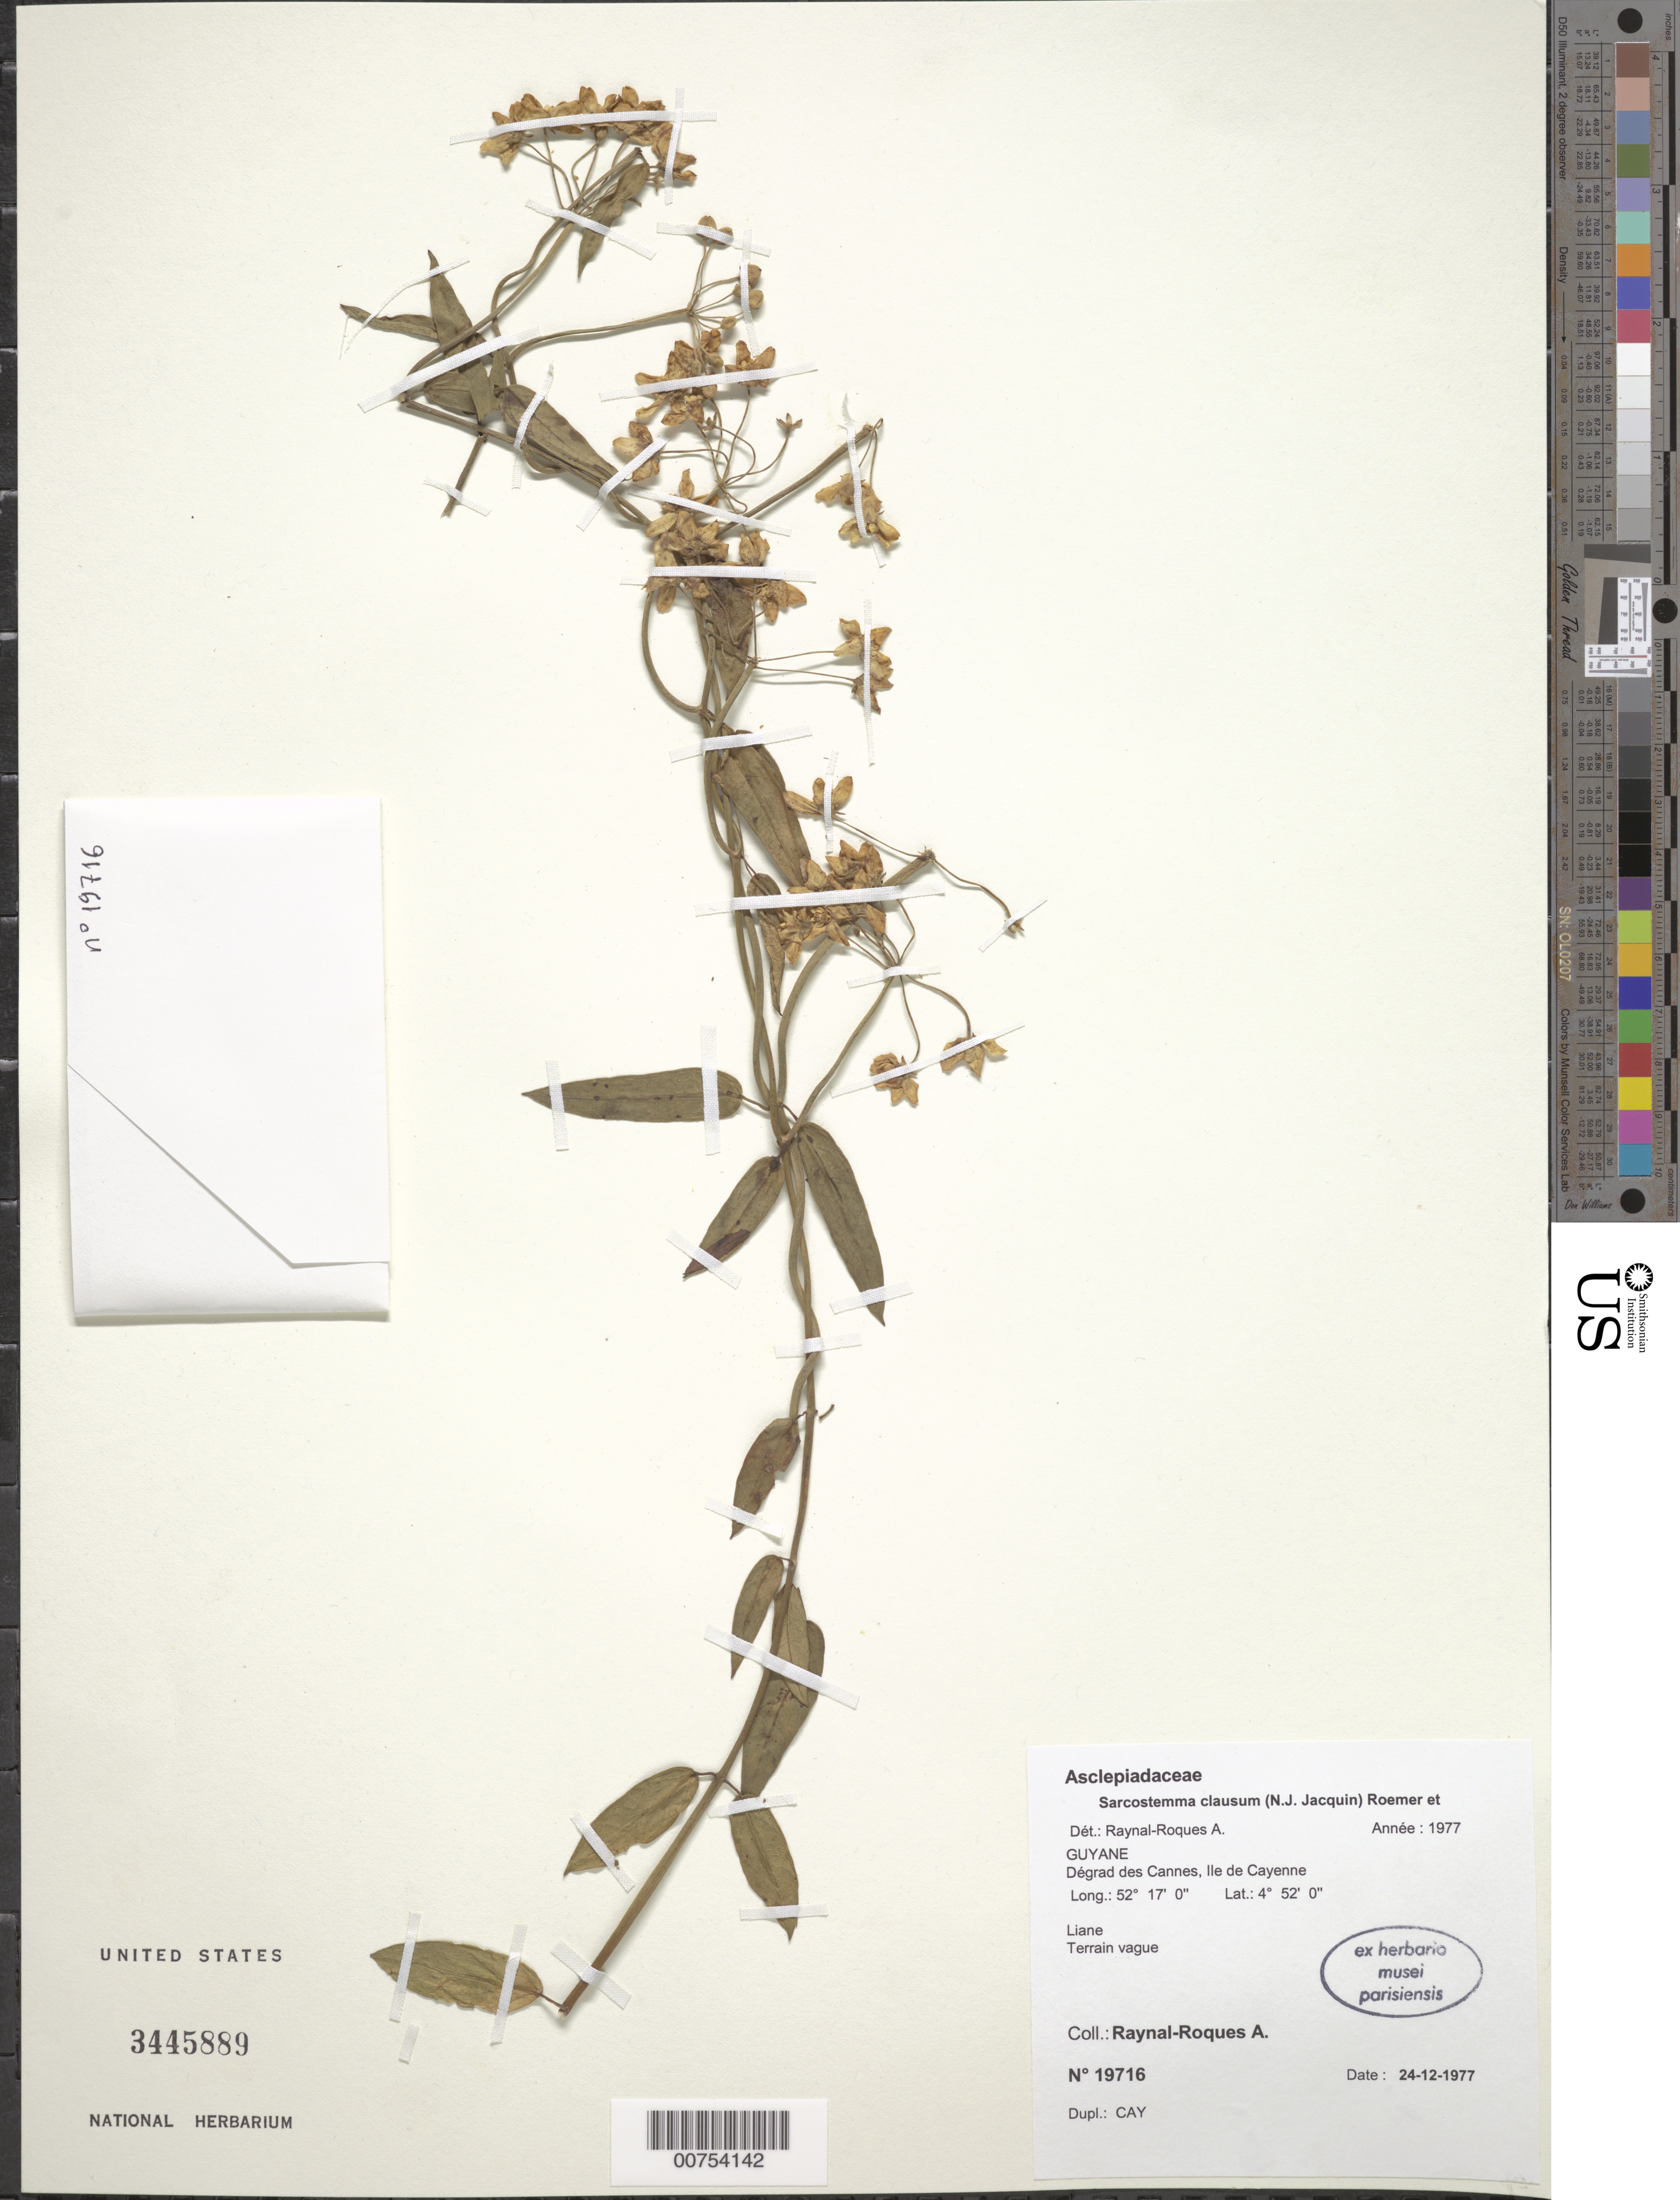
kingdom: Plantae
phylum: Tracheophyta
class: Magnoliopsida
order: Gentianales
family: Apocynaceae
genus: Sarcostemma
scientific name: Sarcostemma clausum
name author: (Jacq.) Schult.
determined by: Raynal, A. M.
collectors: A. M. Raynal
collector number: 19716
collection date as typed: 24-Dec-77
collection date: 1977-12-24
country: French Guiana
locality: Ile de Cayenne, degrad des Cannes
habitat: Terrain vague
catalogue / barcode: US 3445889